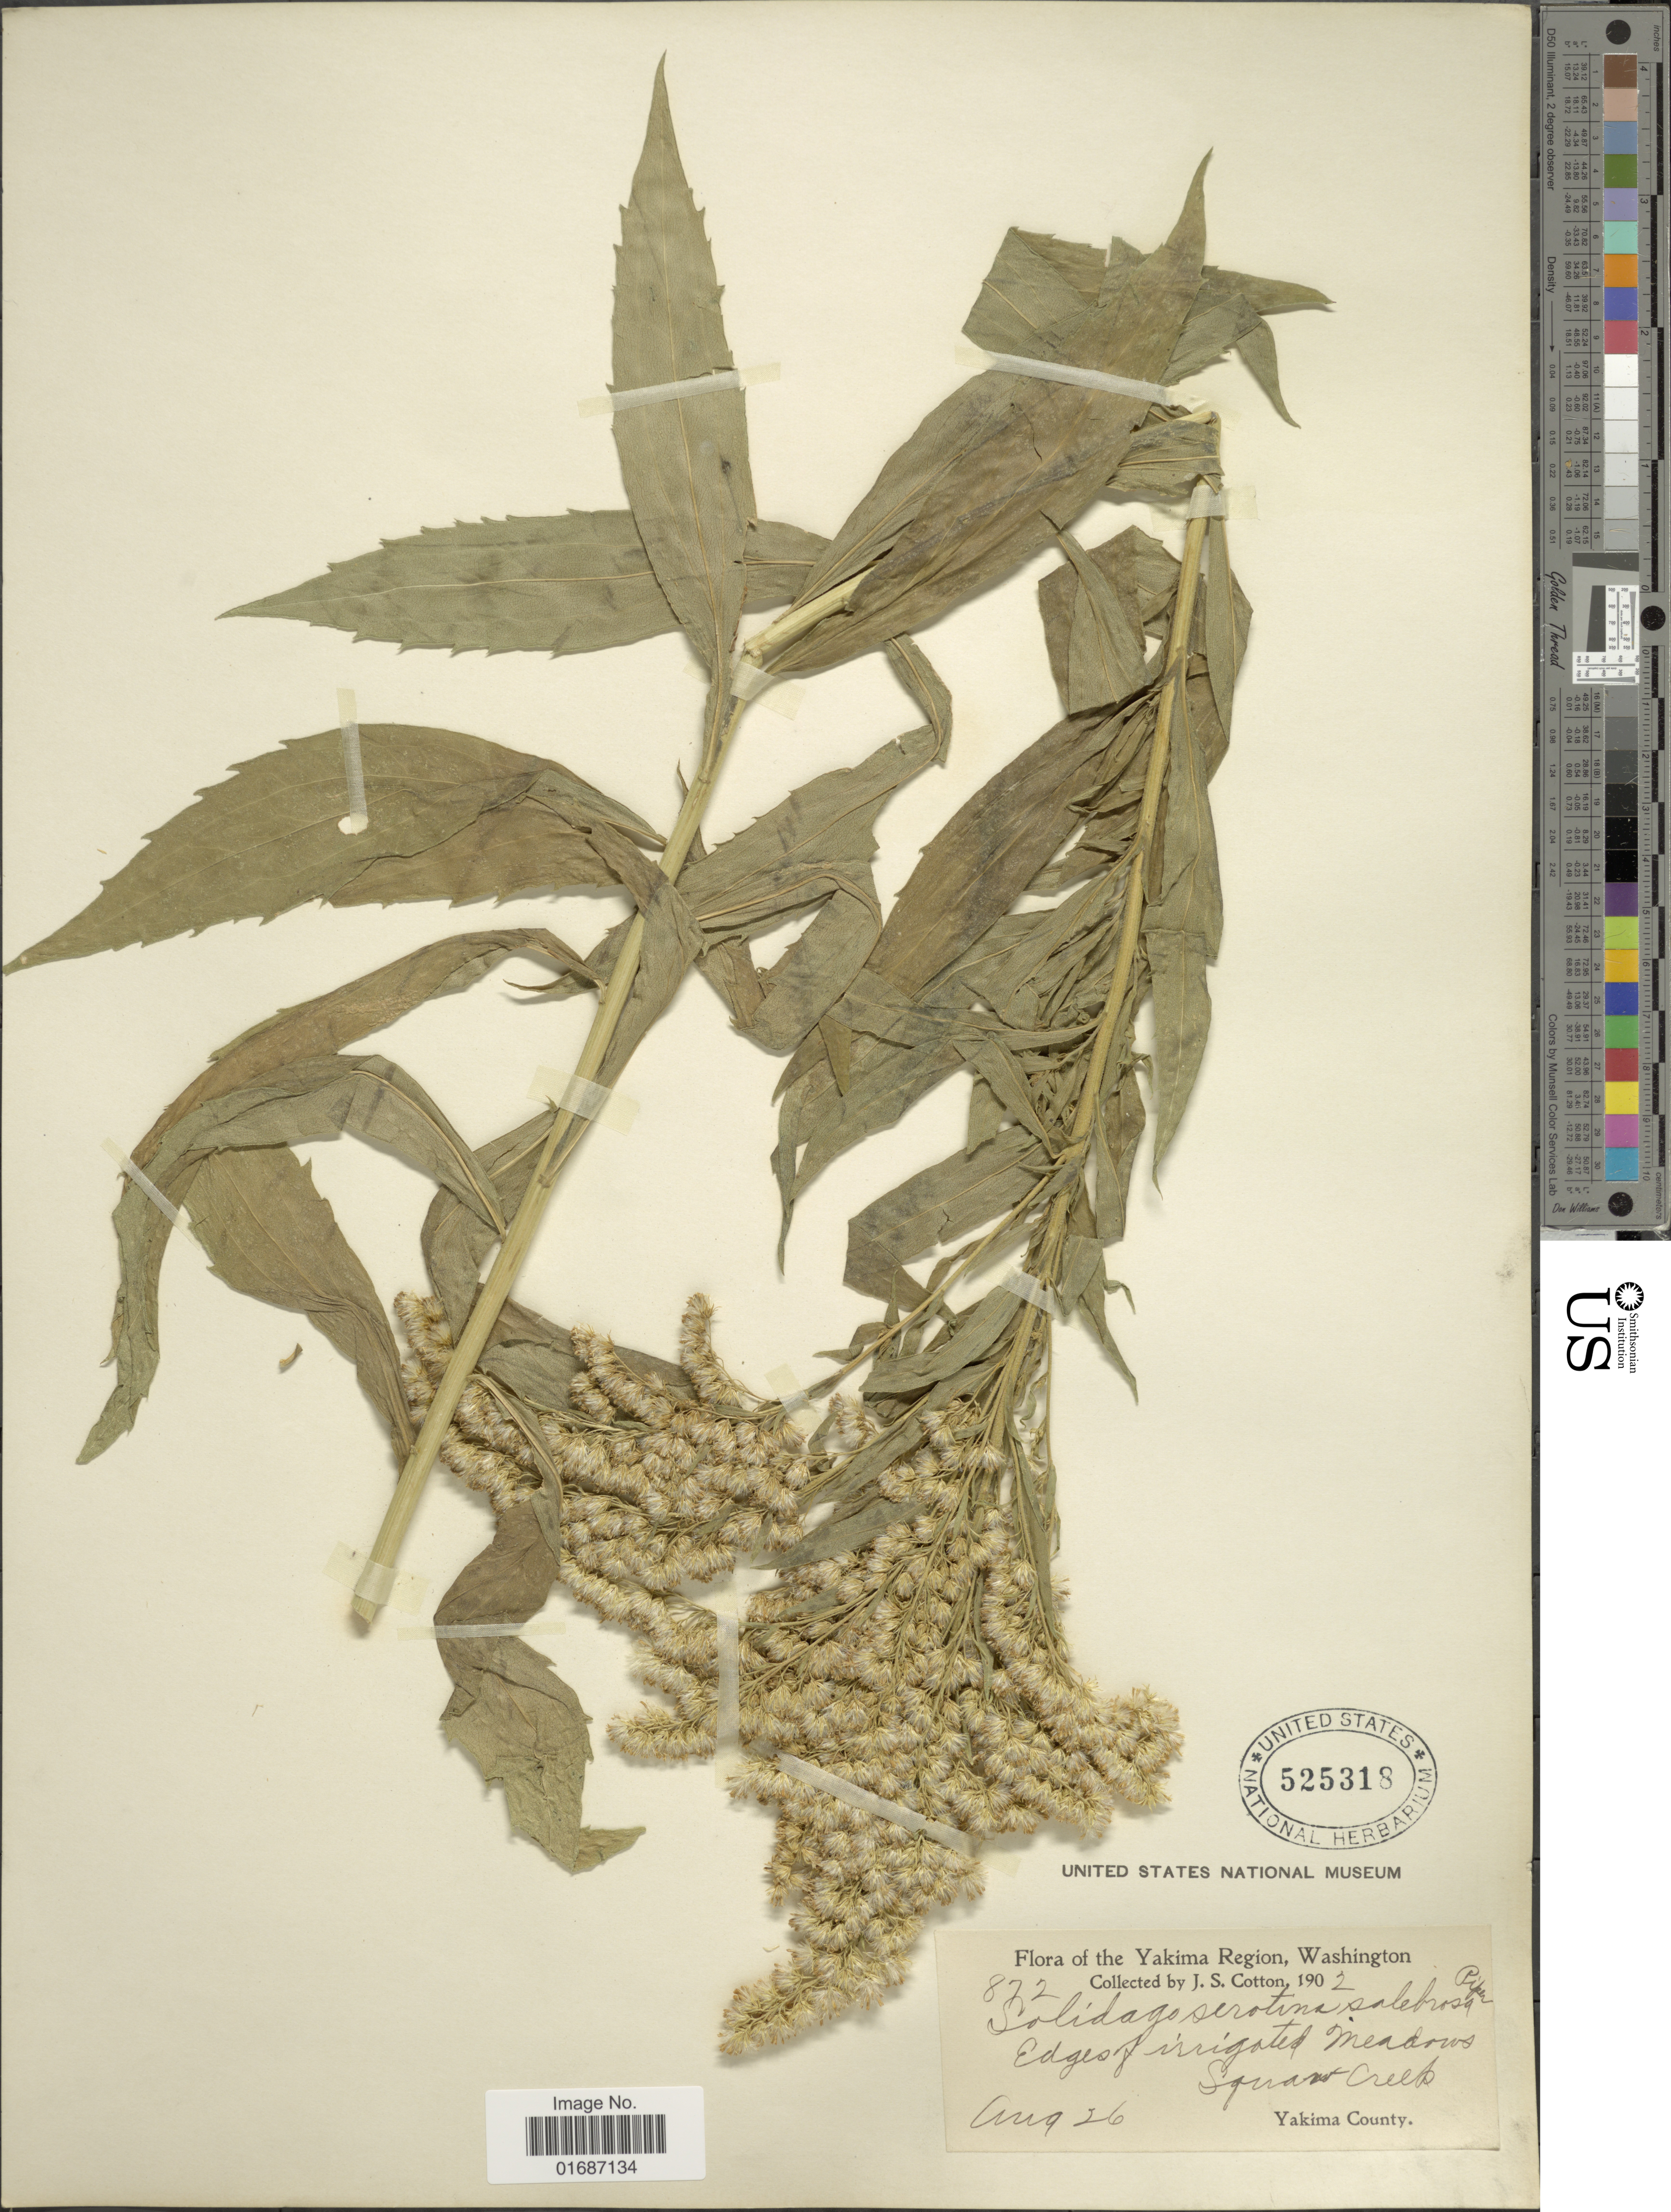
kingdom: Plantae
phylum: Tracheophyta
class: Magnoliopsida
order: Asterales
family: Asteraceae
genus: Solidago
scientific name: Solidago gigantea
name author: Aiton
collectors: J. S. Cotton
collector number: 872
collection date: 1902-08-26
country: United States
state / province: Washington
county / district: Yakima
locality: Yakima Region, Edges of irrigated meadows, Squaw Creek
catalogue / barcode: US 525318